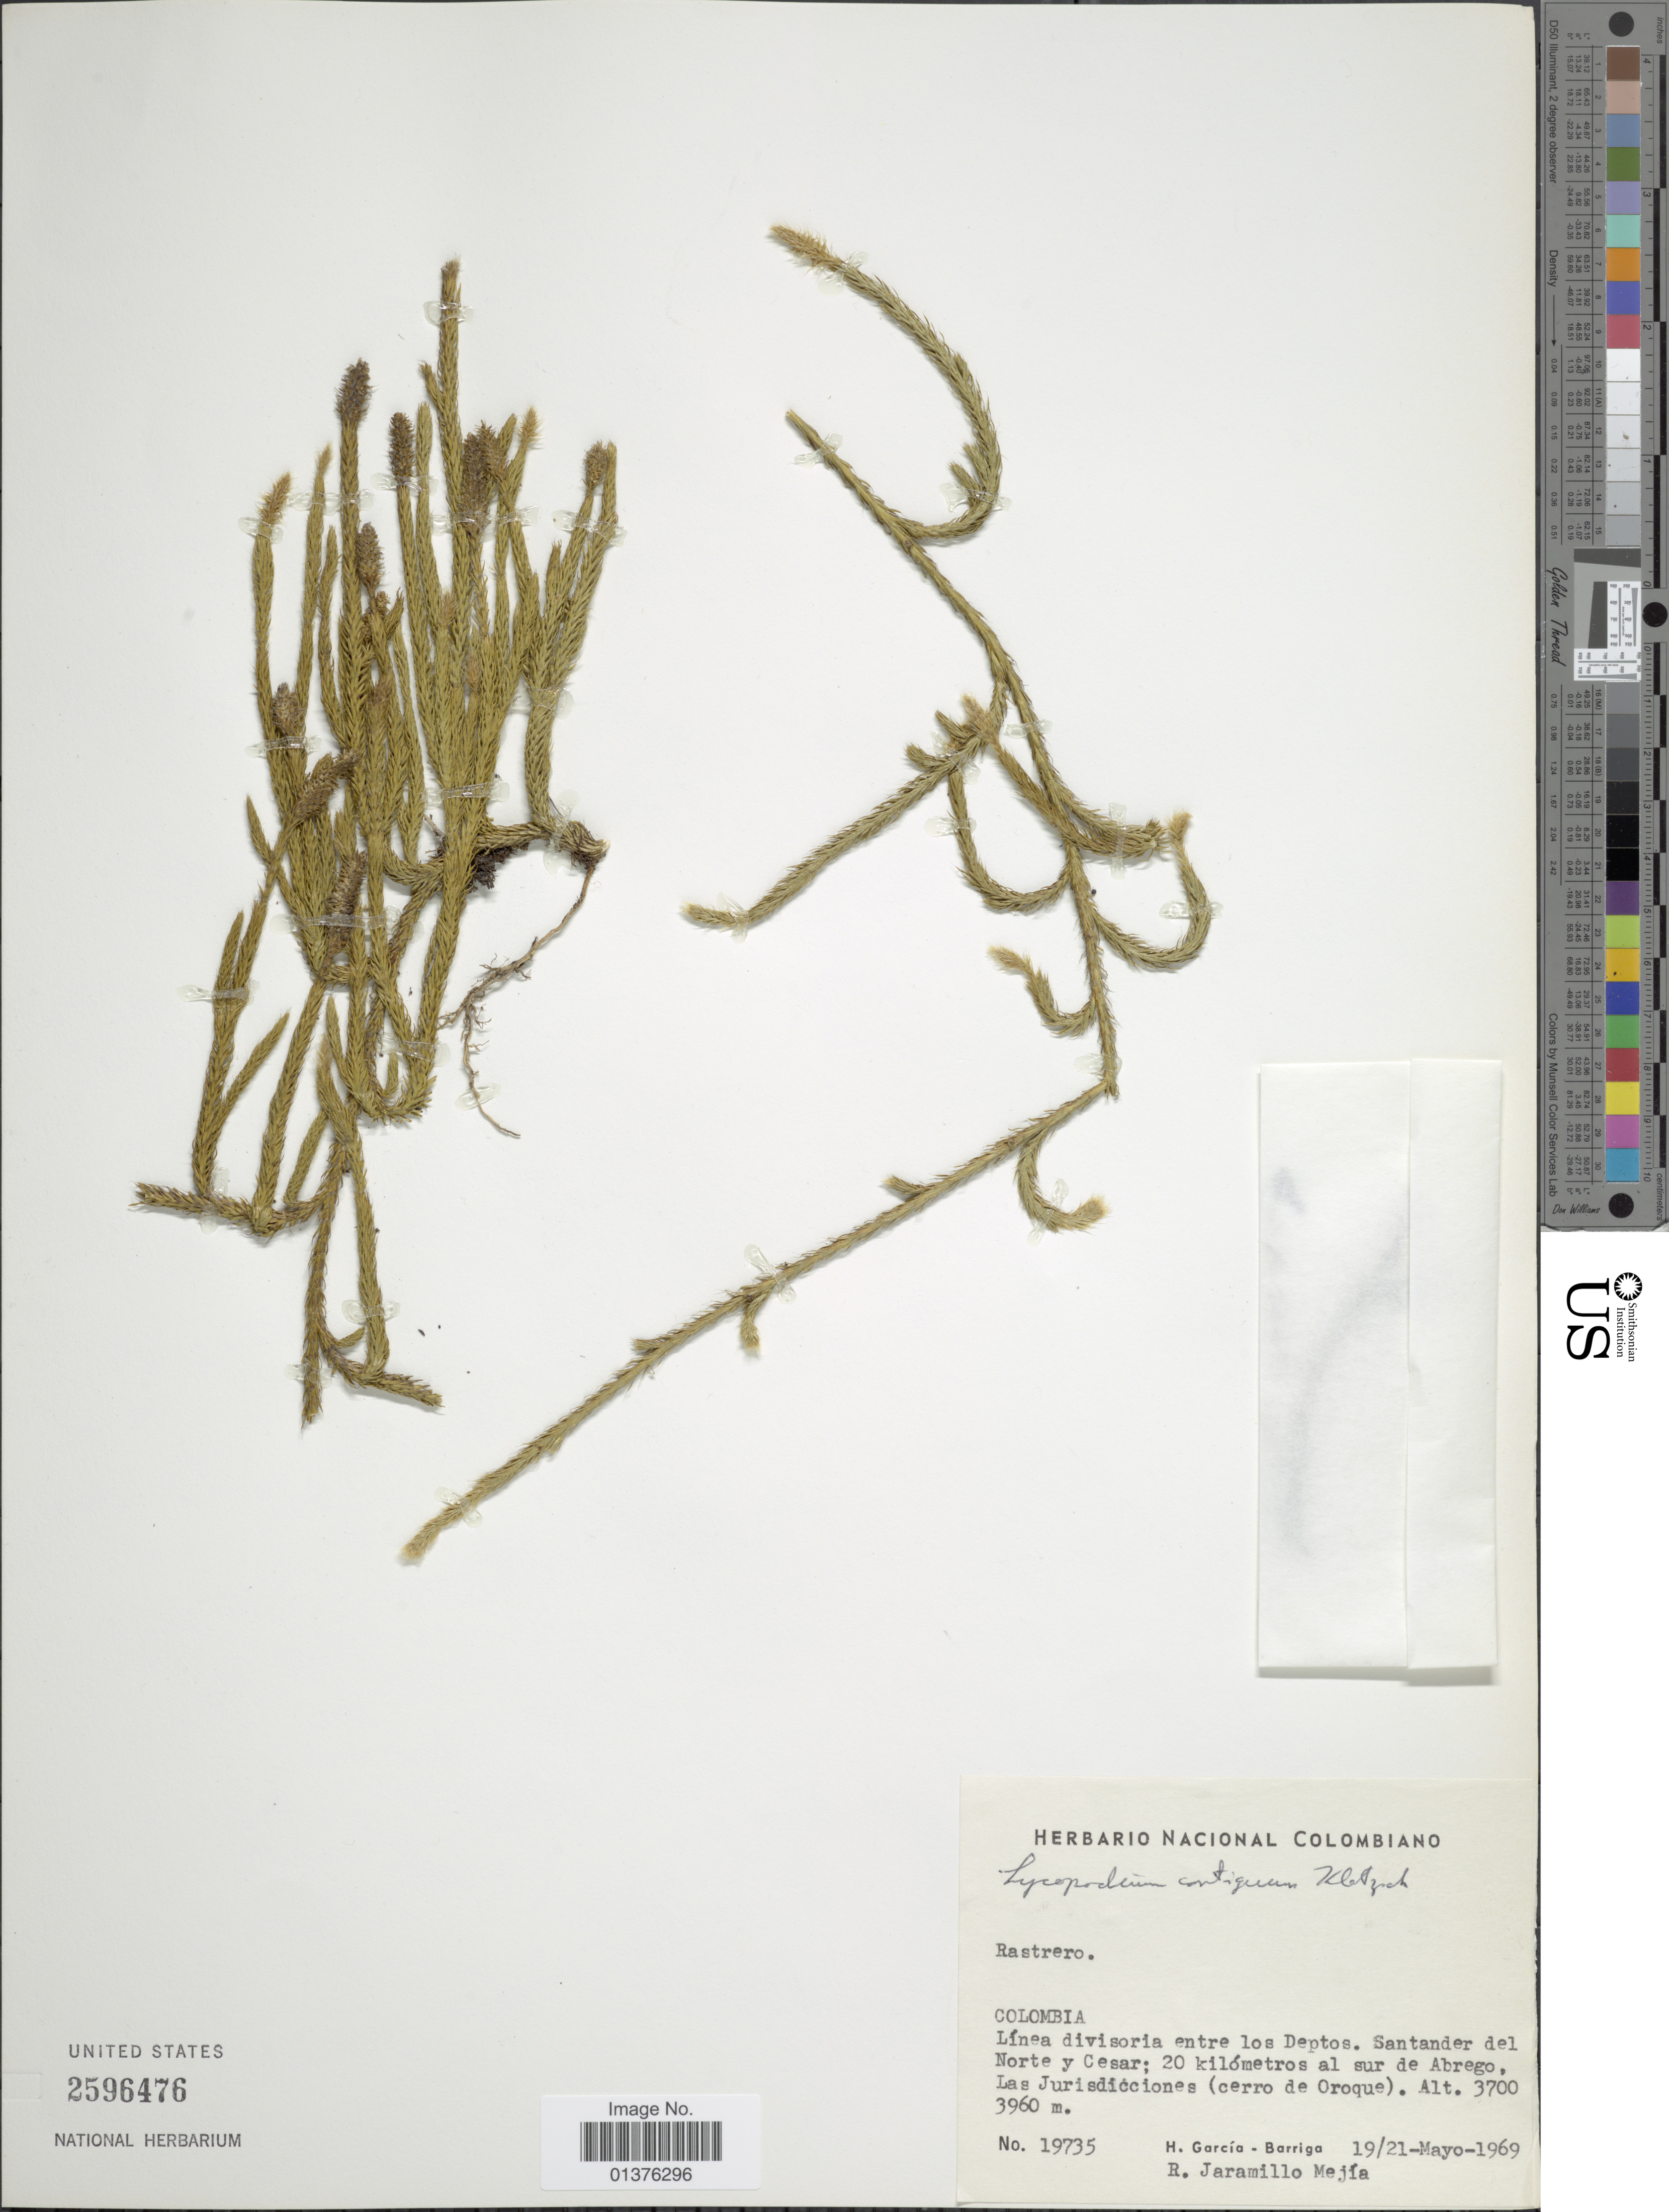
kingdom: Plantae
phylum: Tracheophyta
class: Lycopodiopsida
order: Lycopodiales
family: Lycopodiaceae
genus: Lycopodium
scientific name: Lycopodium clavatum subsp. contiguum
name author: (Klotzsch) B. Øllg.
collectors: H. García Barriga & R. Jaramillo M.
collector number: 19735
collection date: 1969-05-19/1969-05-21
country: Colombia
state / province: Santander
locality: Línea divisoria entre los Deptos, Santander del Norte y Cesar; 20 km al sur de Abrego, Las Jurisdicciones (Cerro de Oroque)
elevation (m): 3700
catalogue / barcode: US 2596476